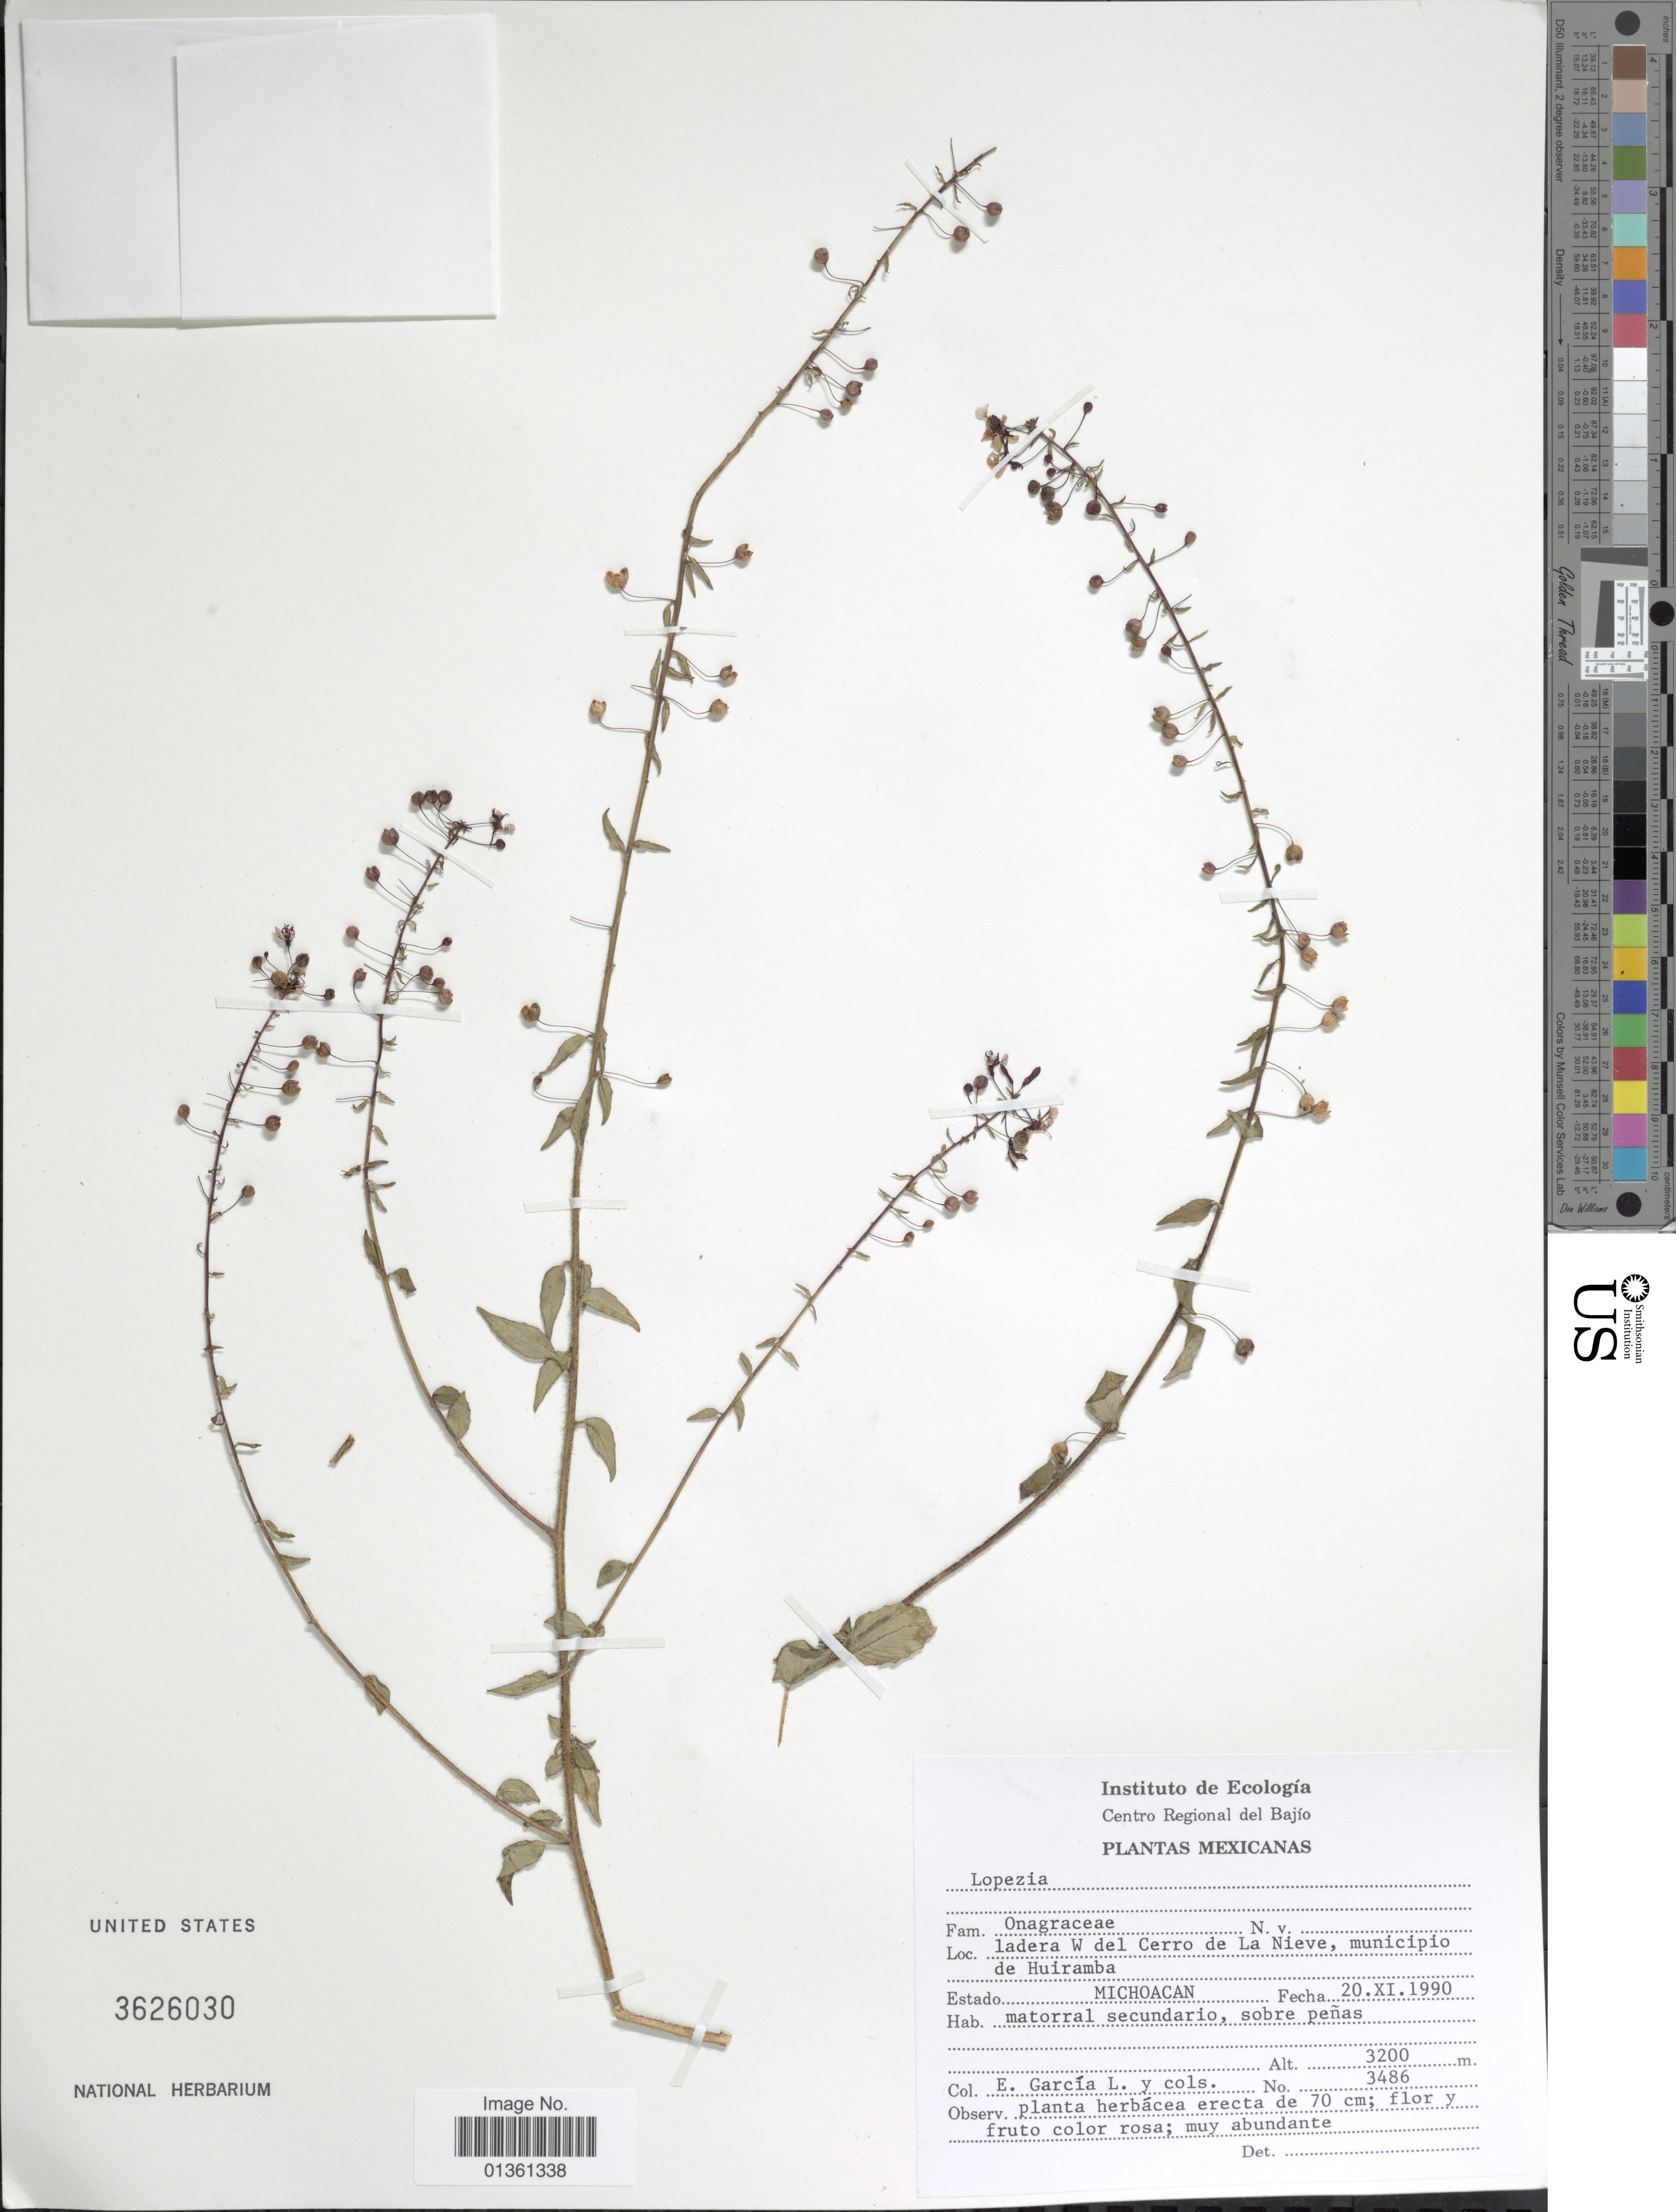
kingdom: Plantae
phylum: Tracheophyta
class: Magnoliopsida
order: Myrtales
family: Onagraceae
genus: Lopezia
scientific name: Lopezia sp.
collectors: E. García L. & et al.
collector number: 3486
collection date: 1990-11-20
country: Mexico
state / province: Michoacán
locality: Ladera W del Cerro de La Nieva, municipio de Huiramba.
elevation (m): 3200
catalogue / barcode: US 3626030